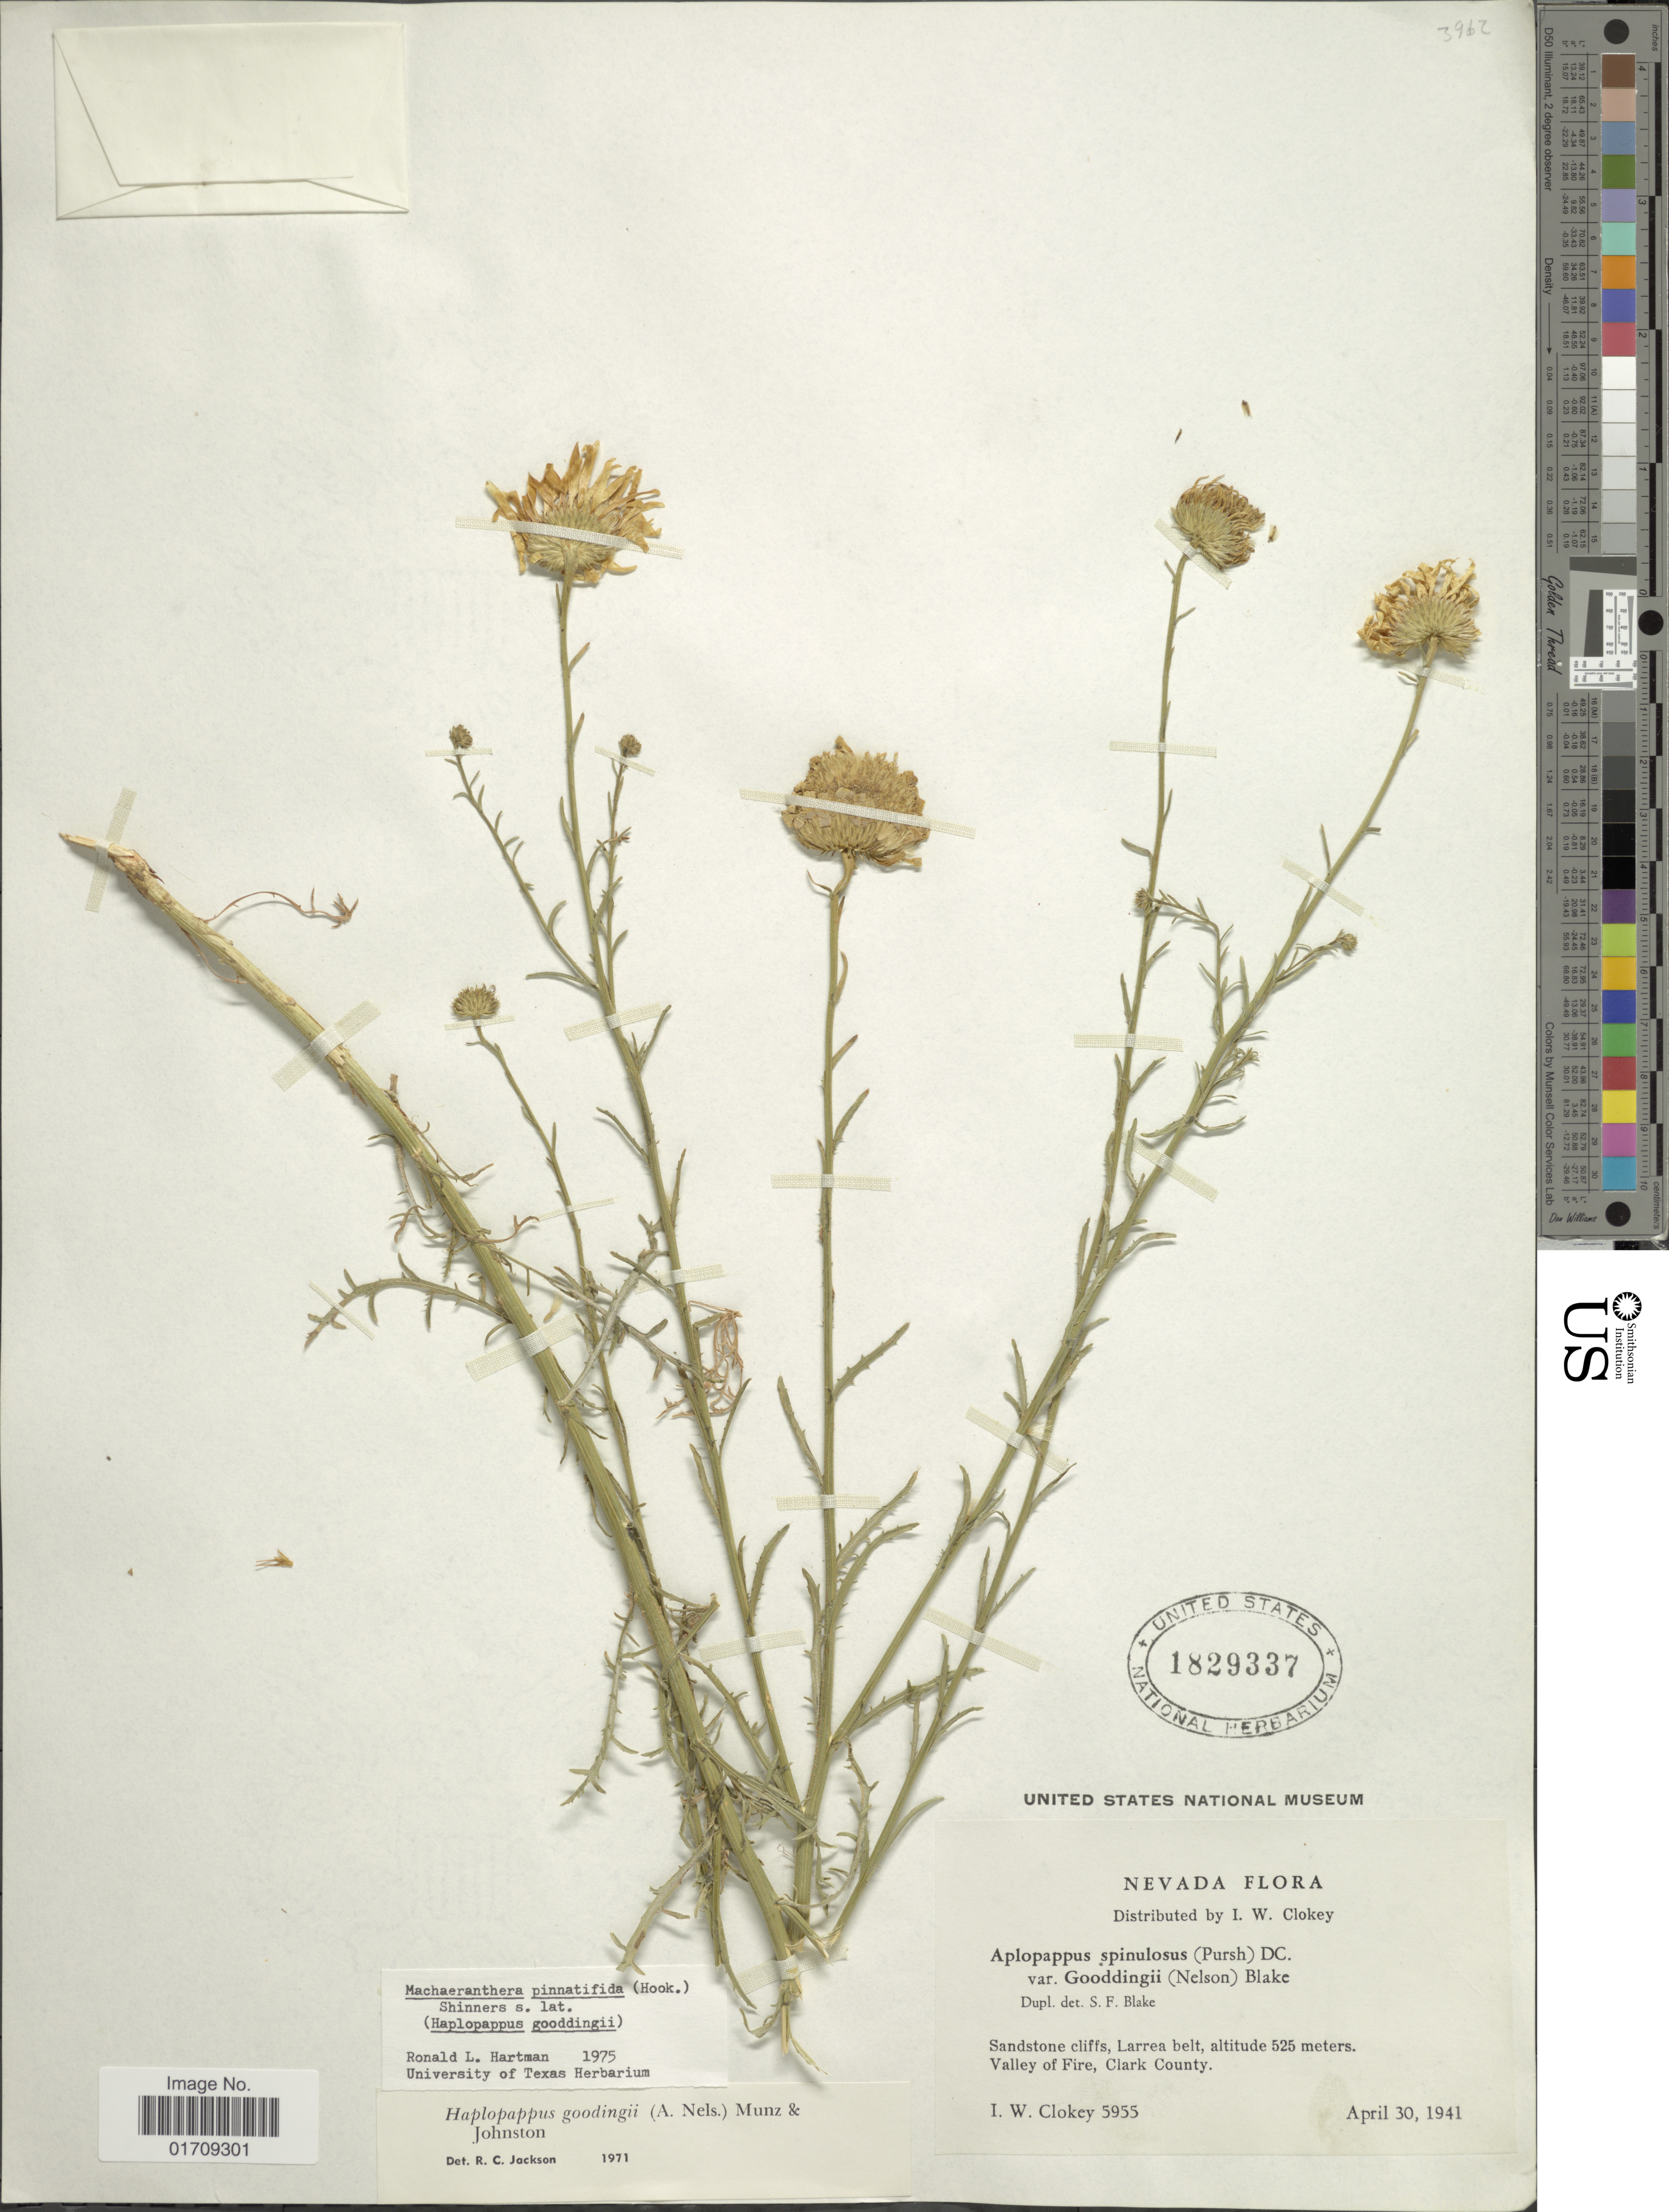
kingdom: Plantae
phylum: Tracheophyta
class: Magnoliopsida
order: Asterales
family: Asteraceae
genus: Machaeranthera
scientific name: Machaeranthera pinnatifida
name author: (Hook.) Shinners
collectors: I. W. Clokey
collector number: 5955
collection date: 1941-04-30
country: United States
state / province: Nevada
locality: Larrea belt, Valley of Fire, Clark County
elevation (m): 525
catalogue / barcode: US 1829337